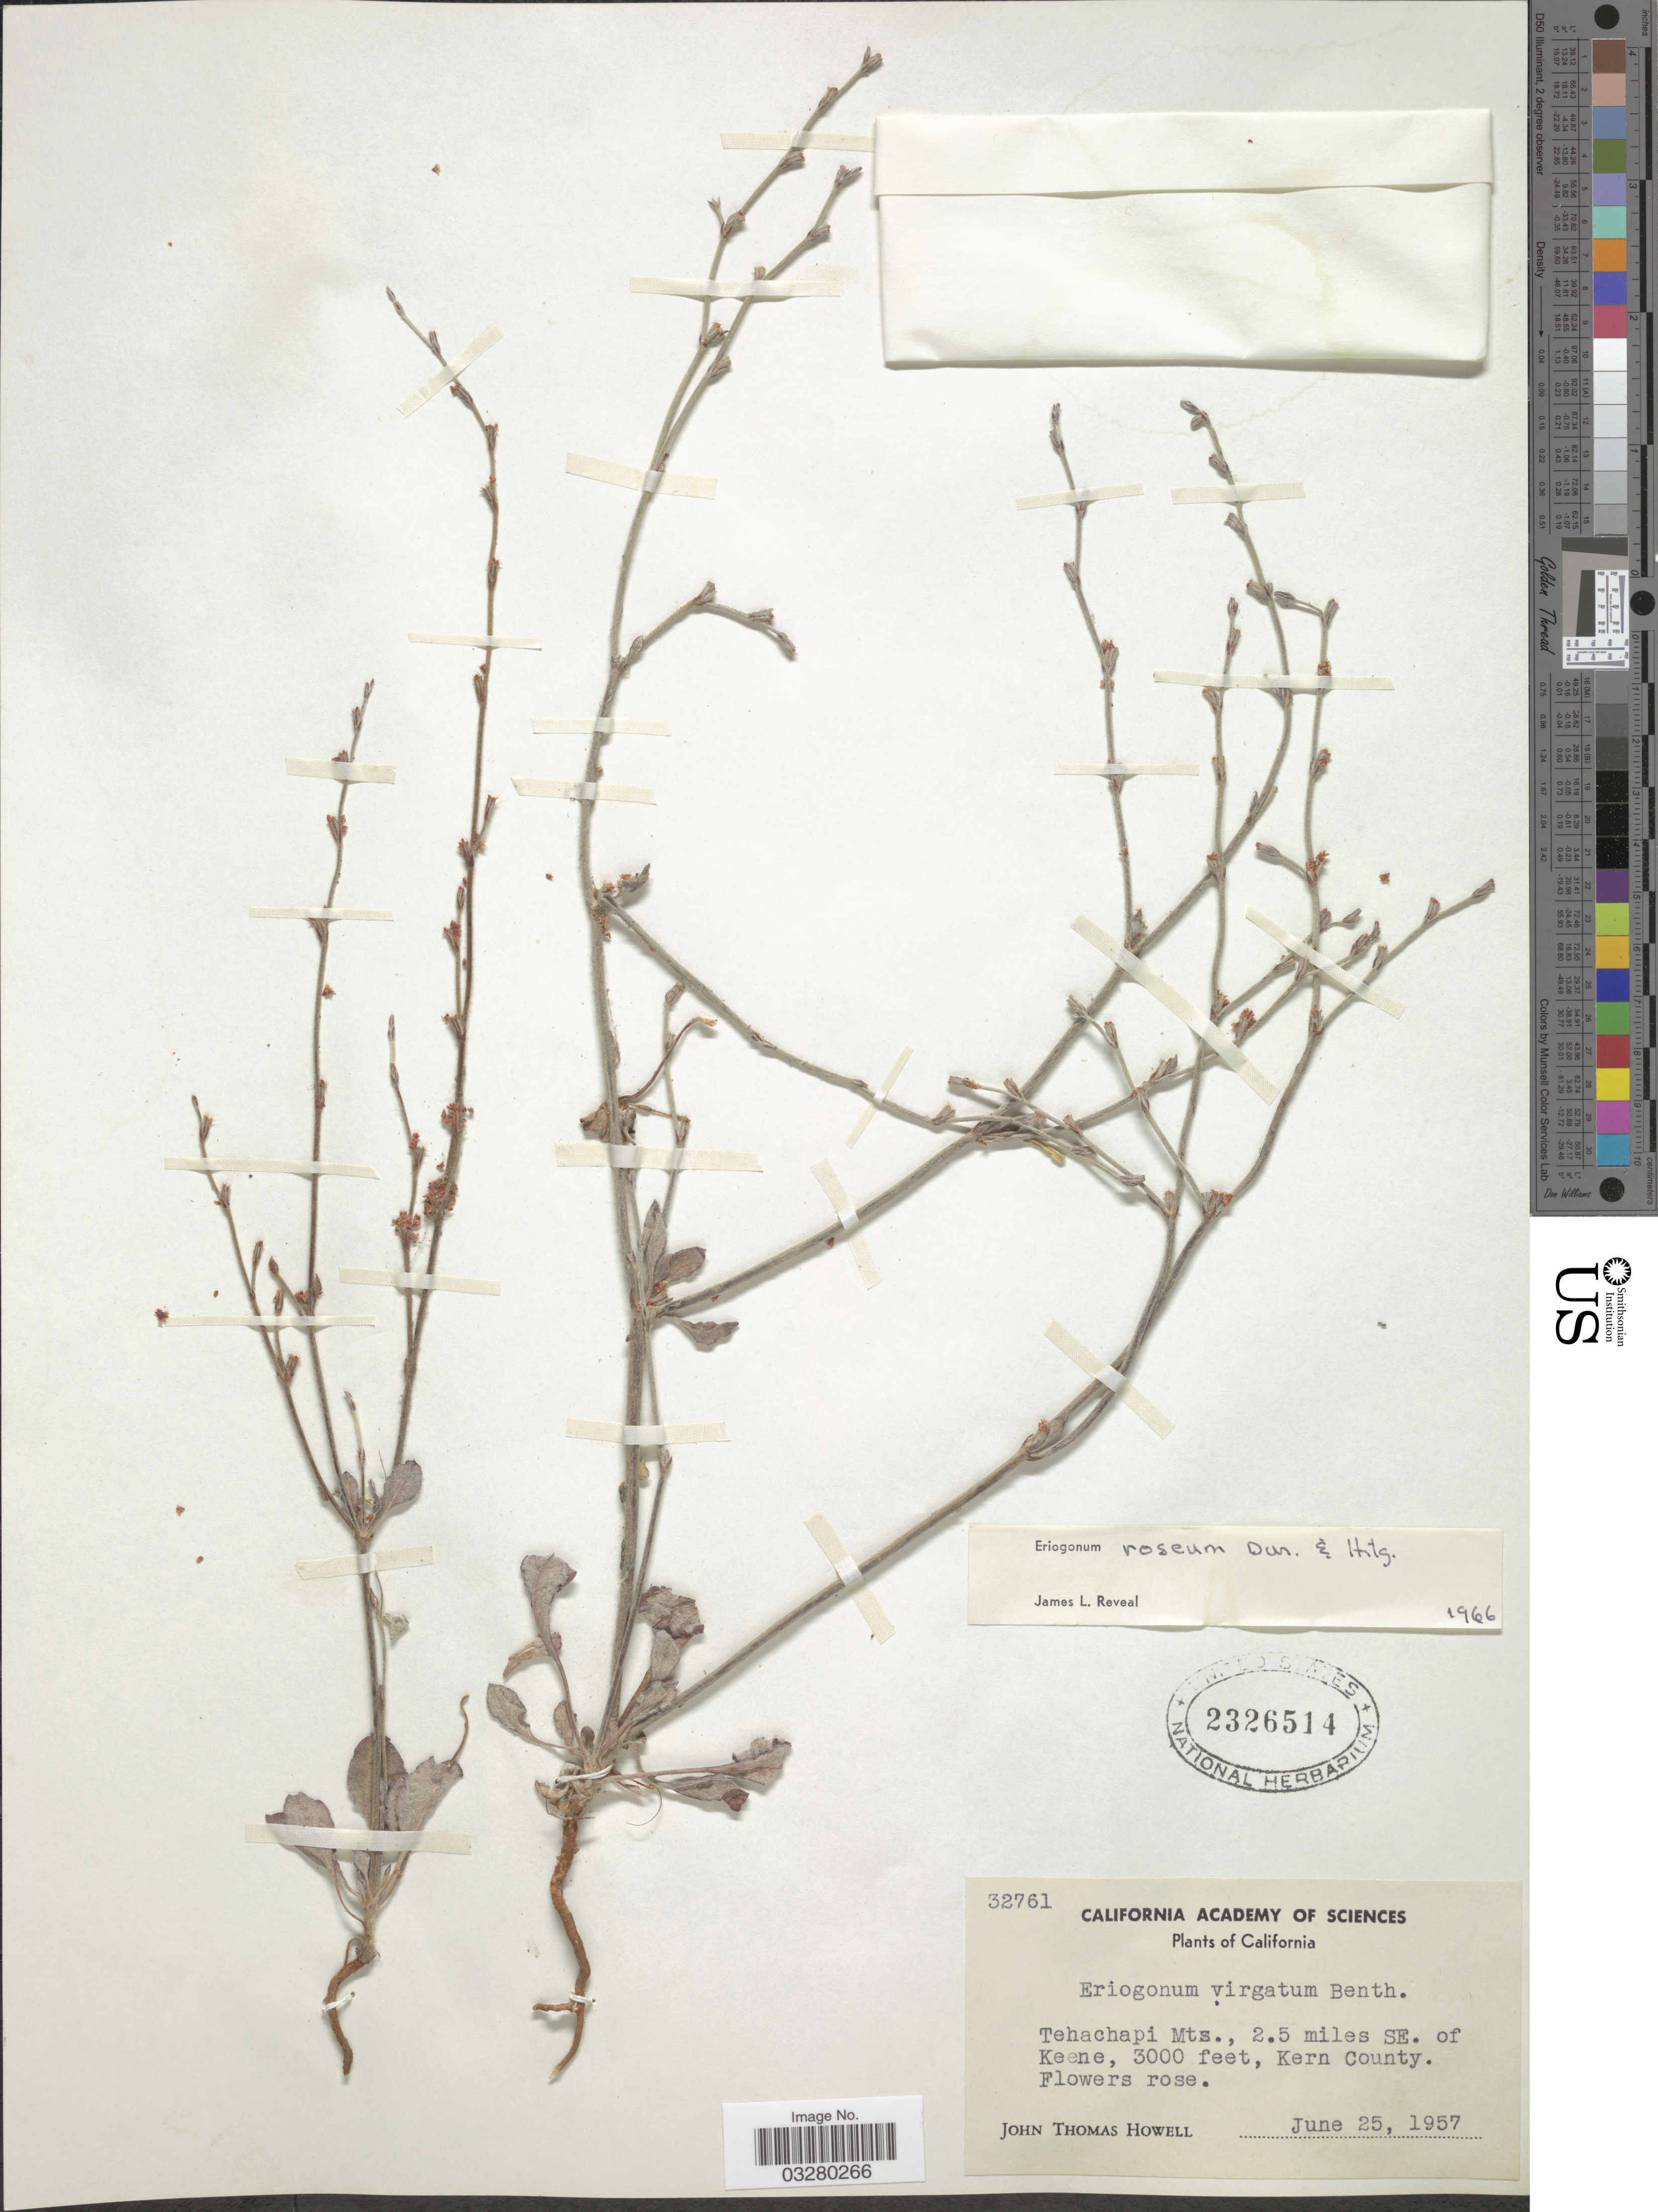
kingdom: Plantae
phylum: Tracheophyta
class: Magnoliopsida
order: Caryophyllales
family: Polygonaceae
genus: Eriogonum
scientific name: Eriogonum roseum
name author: Durand & Hilg.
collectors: J. T. Howell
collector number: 32761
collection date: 1957-06-25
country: United States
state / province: California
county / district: Kern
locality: Tehachapi Mts., 2.5 miles SE. of Keene, Kern County.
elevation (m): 914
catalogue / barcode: US 2326514